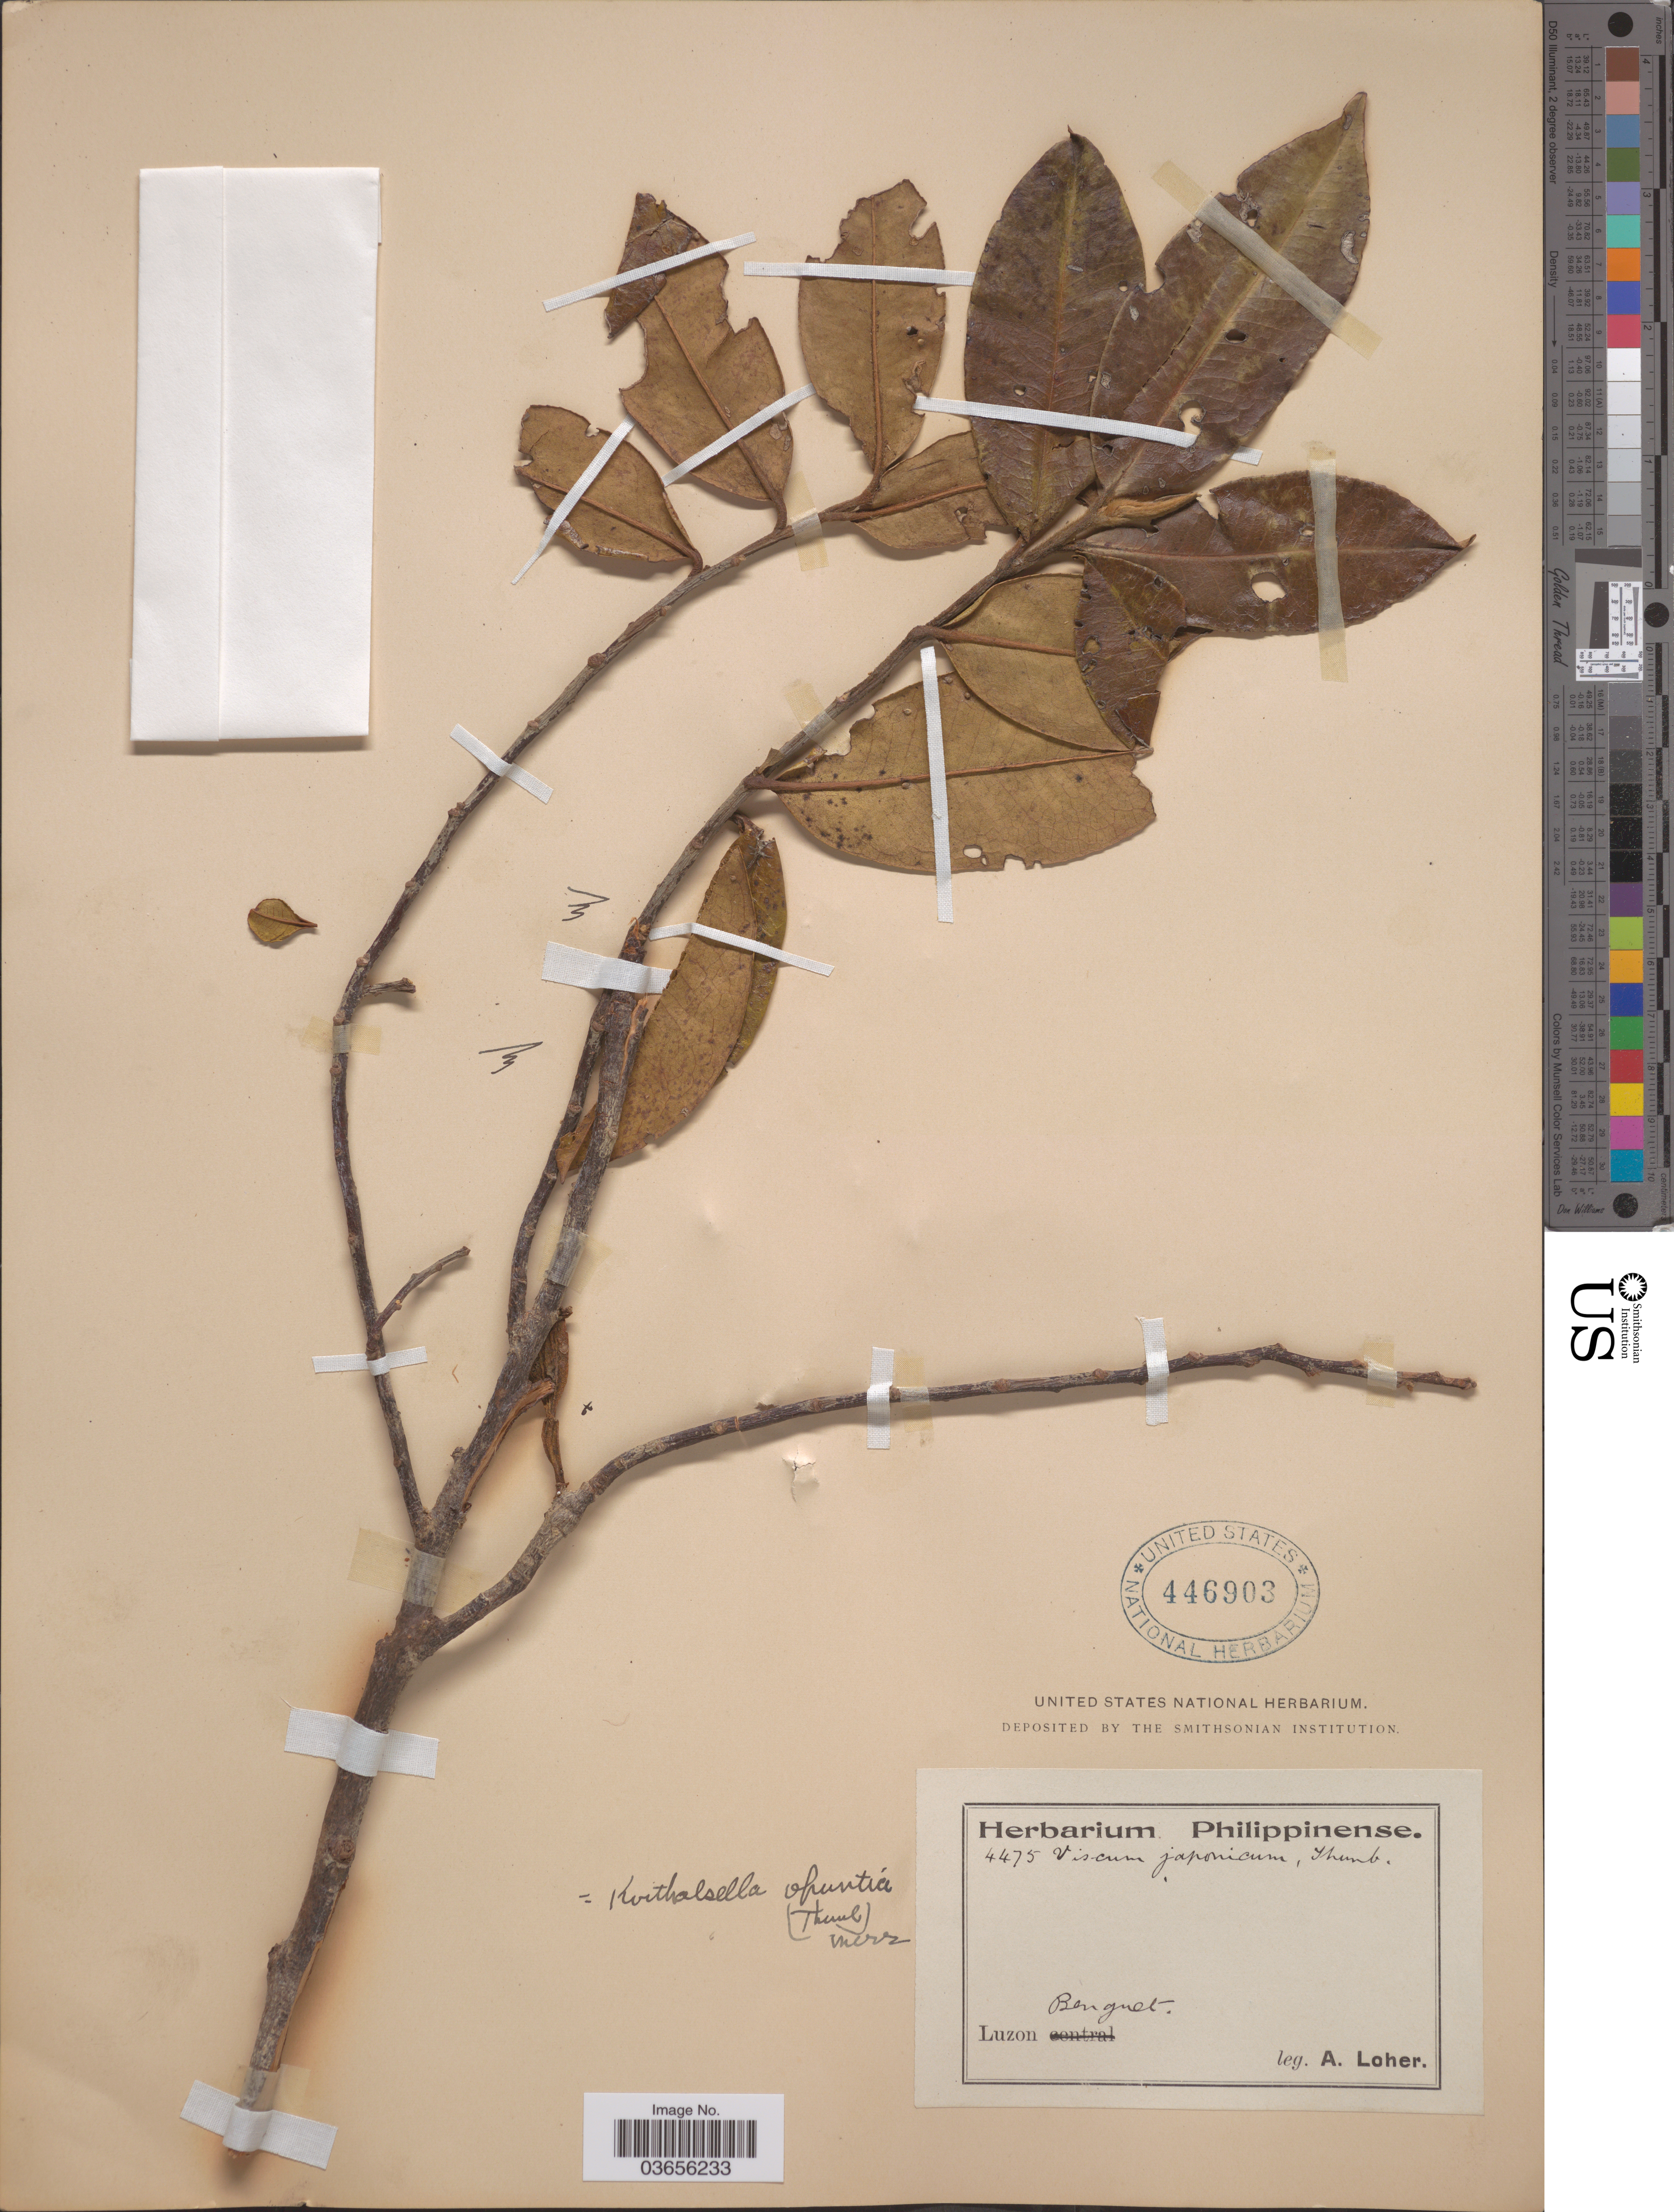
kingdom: Plantae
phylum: Tracheophyta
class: Magnoliopsida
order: Santalales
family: Viscaceae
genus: Korthalsella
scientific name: Korthalsella opuntia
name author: (Thunb.) Merr.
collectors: A. Loher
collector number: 4475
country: Philippines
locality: Luzon Benguet.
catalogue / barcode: US 446903